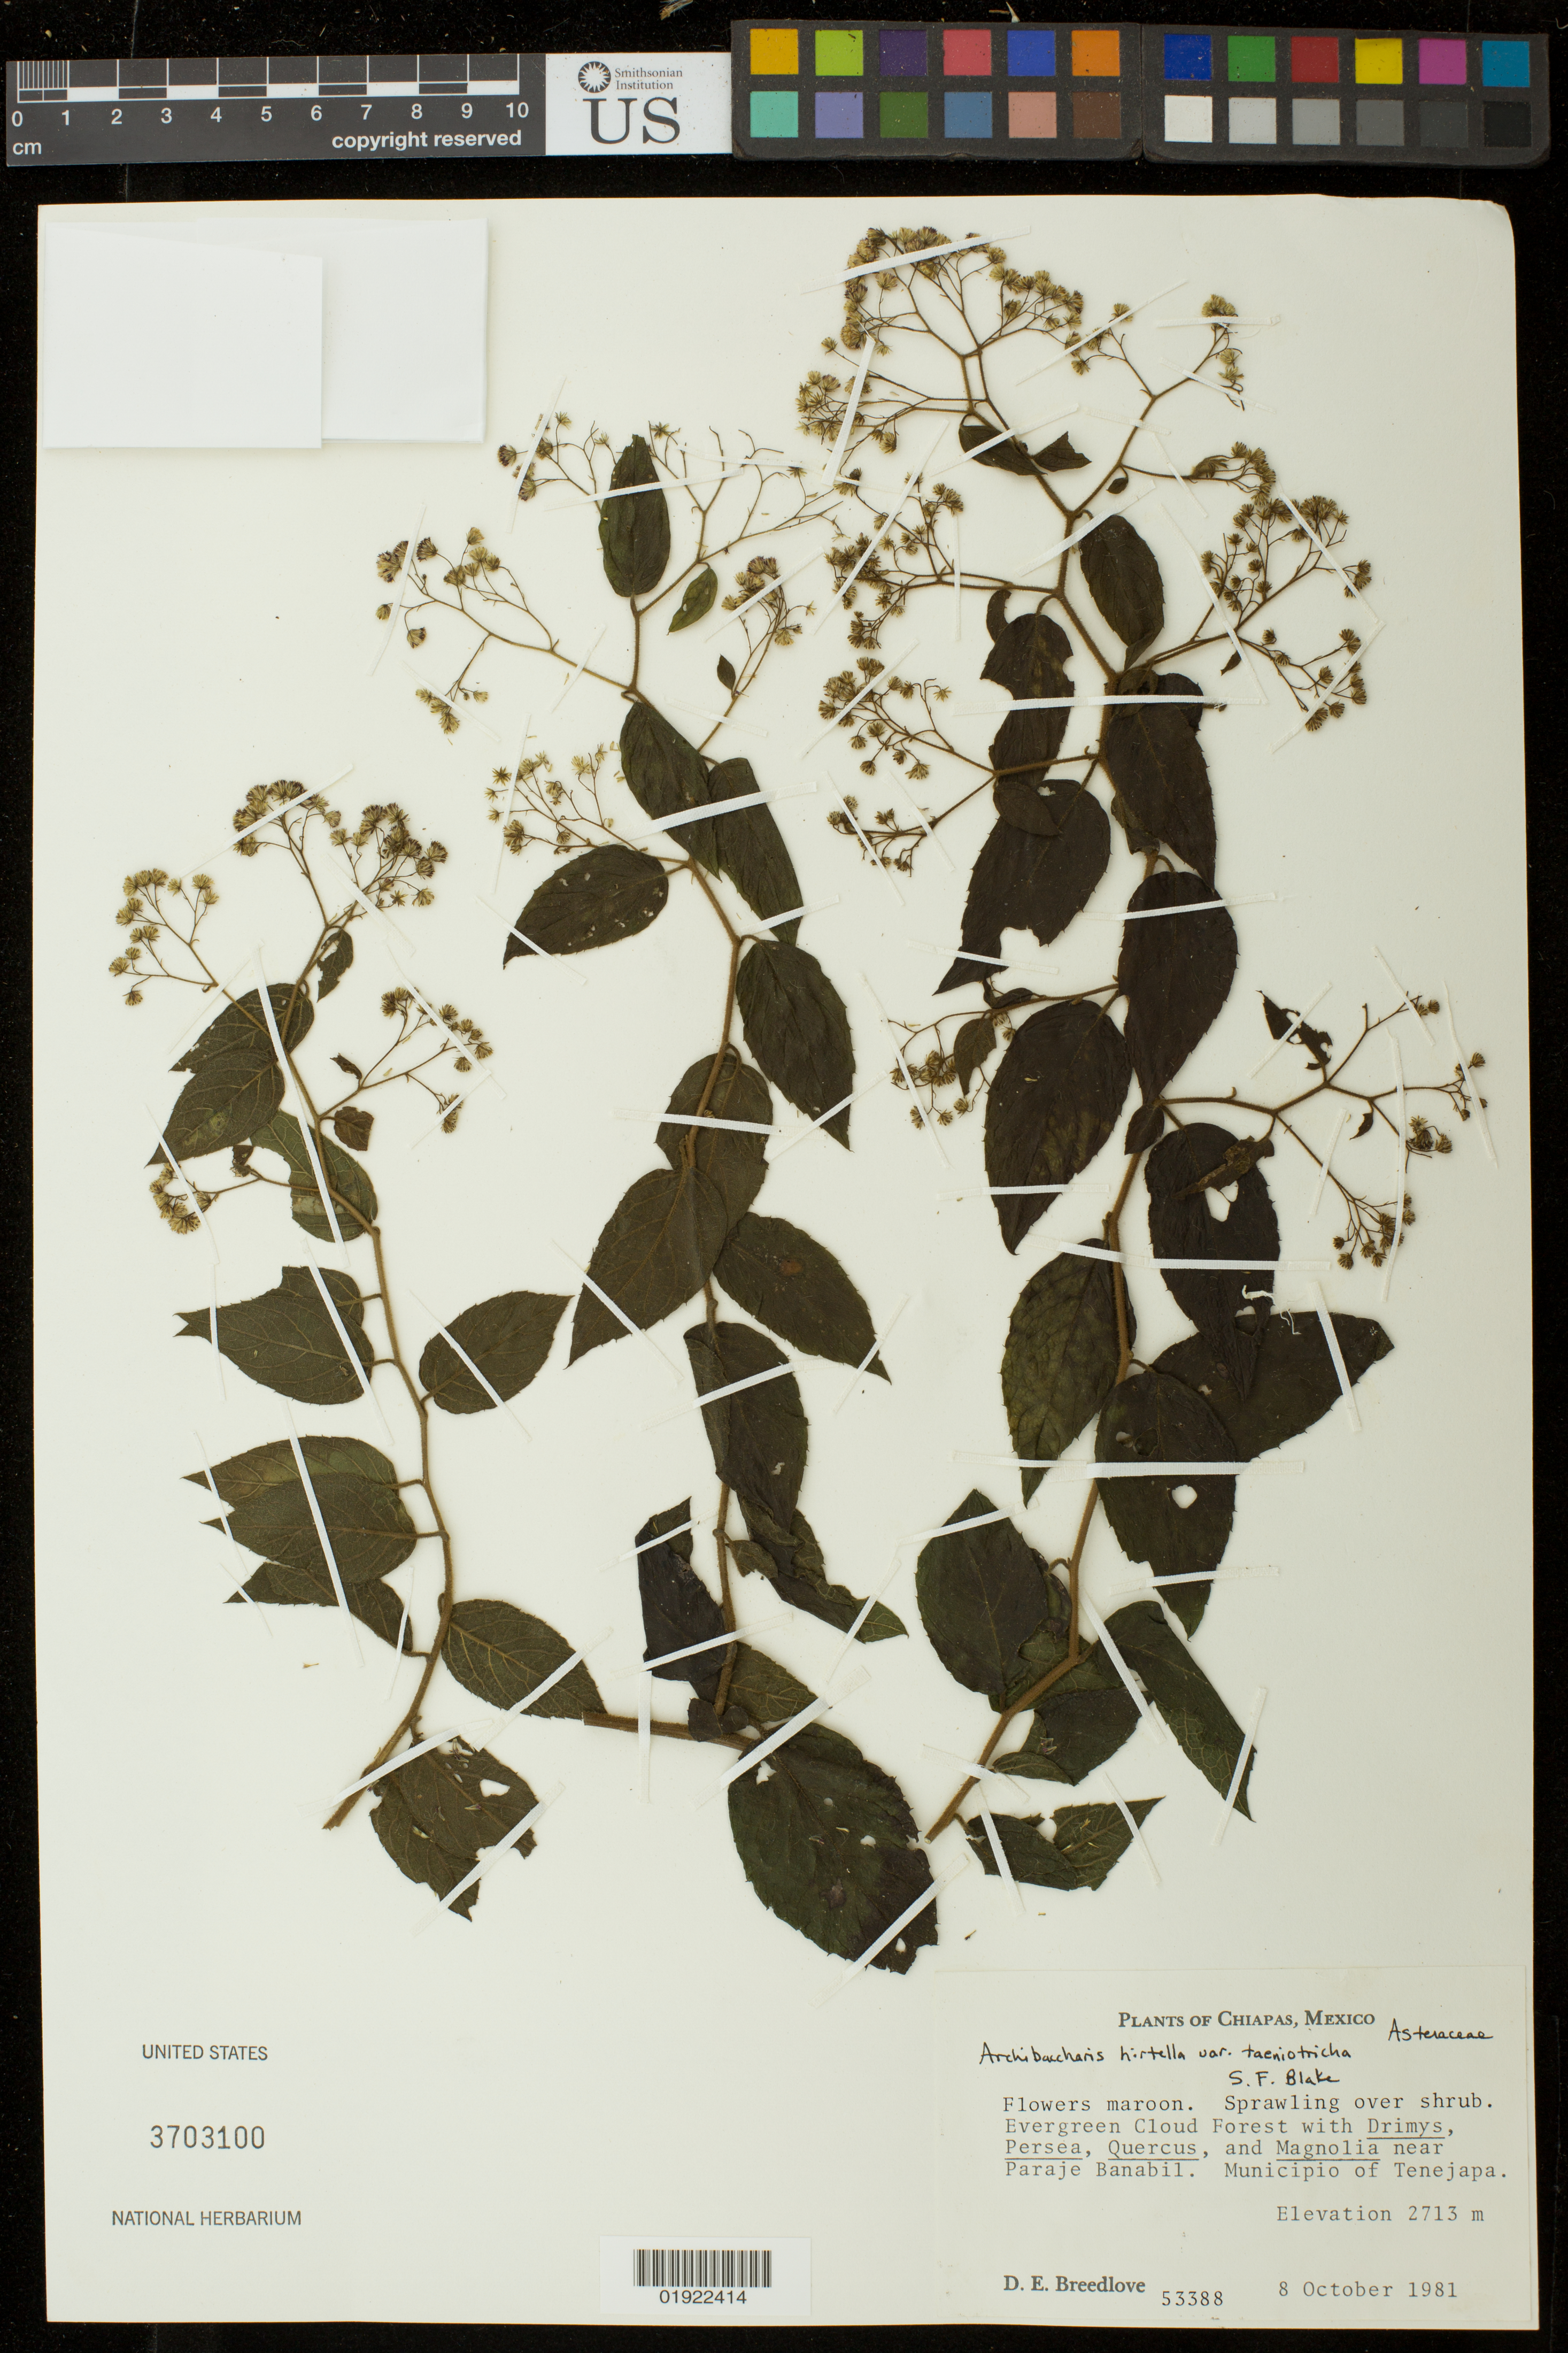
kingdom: Plantae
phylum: Tracheophyta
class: Magnoliopsida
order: Asterales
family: Asteraceae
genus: Archibaccharis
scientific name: Archibaccharis hirtella var. taeniotricha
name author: S.F. Blake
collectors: D. E. Breedlove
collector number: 53388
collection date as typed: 8 October 1981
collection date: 1981-10-08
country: Mexico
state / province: Chiapas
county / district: Tenejapa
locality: near Paraje Banabil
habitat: evergreen cloud forest with Drimys, Persea, Quercus, and Magnolia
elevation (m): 2713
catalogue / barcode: US 3703100